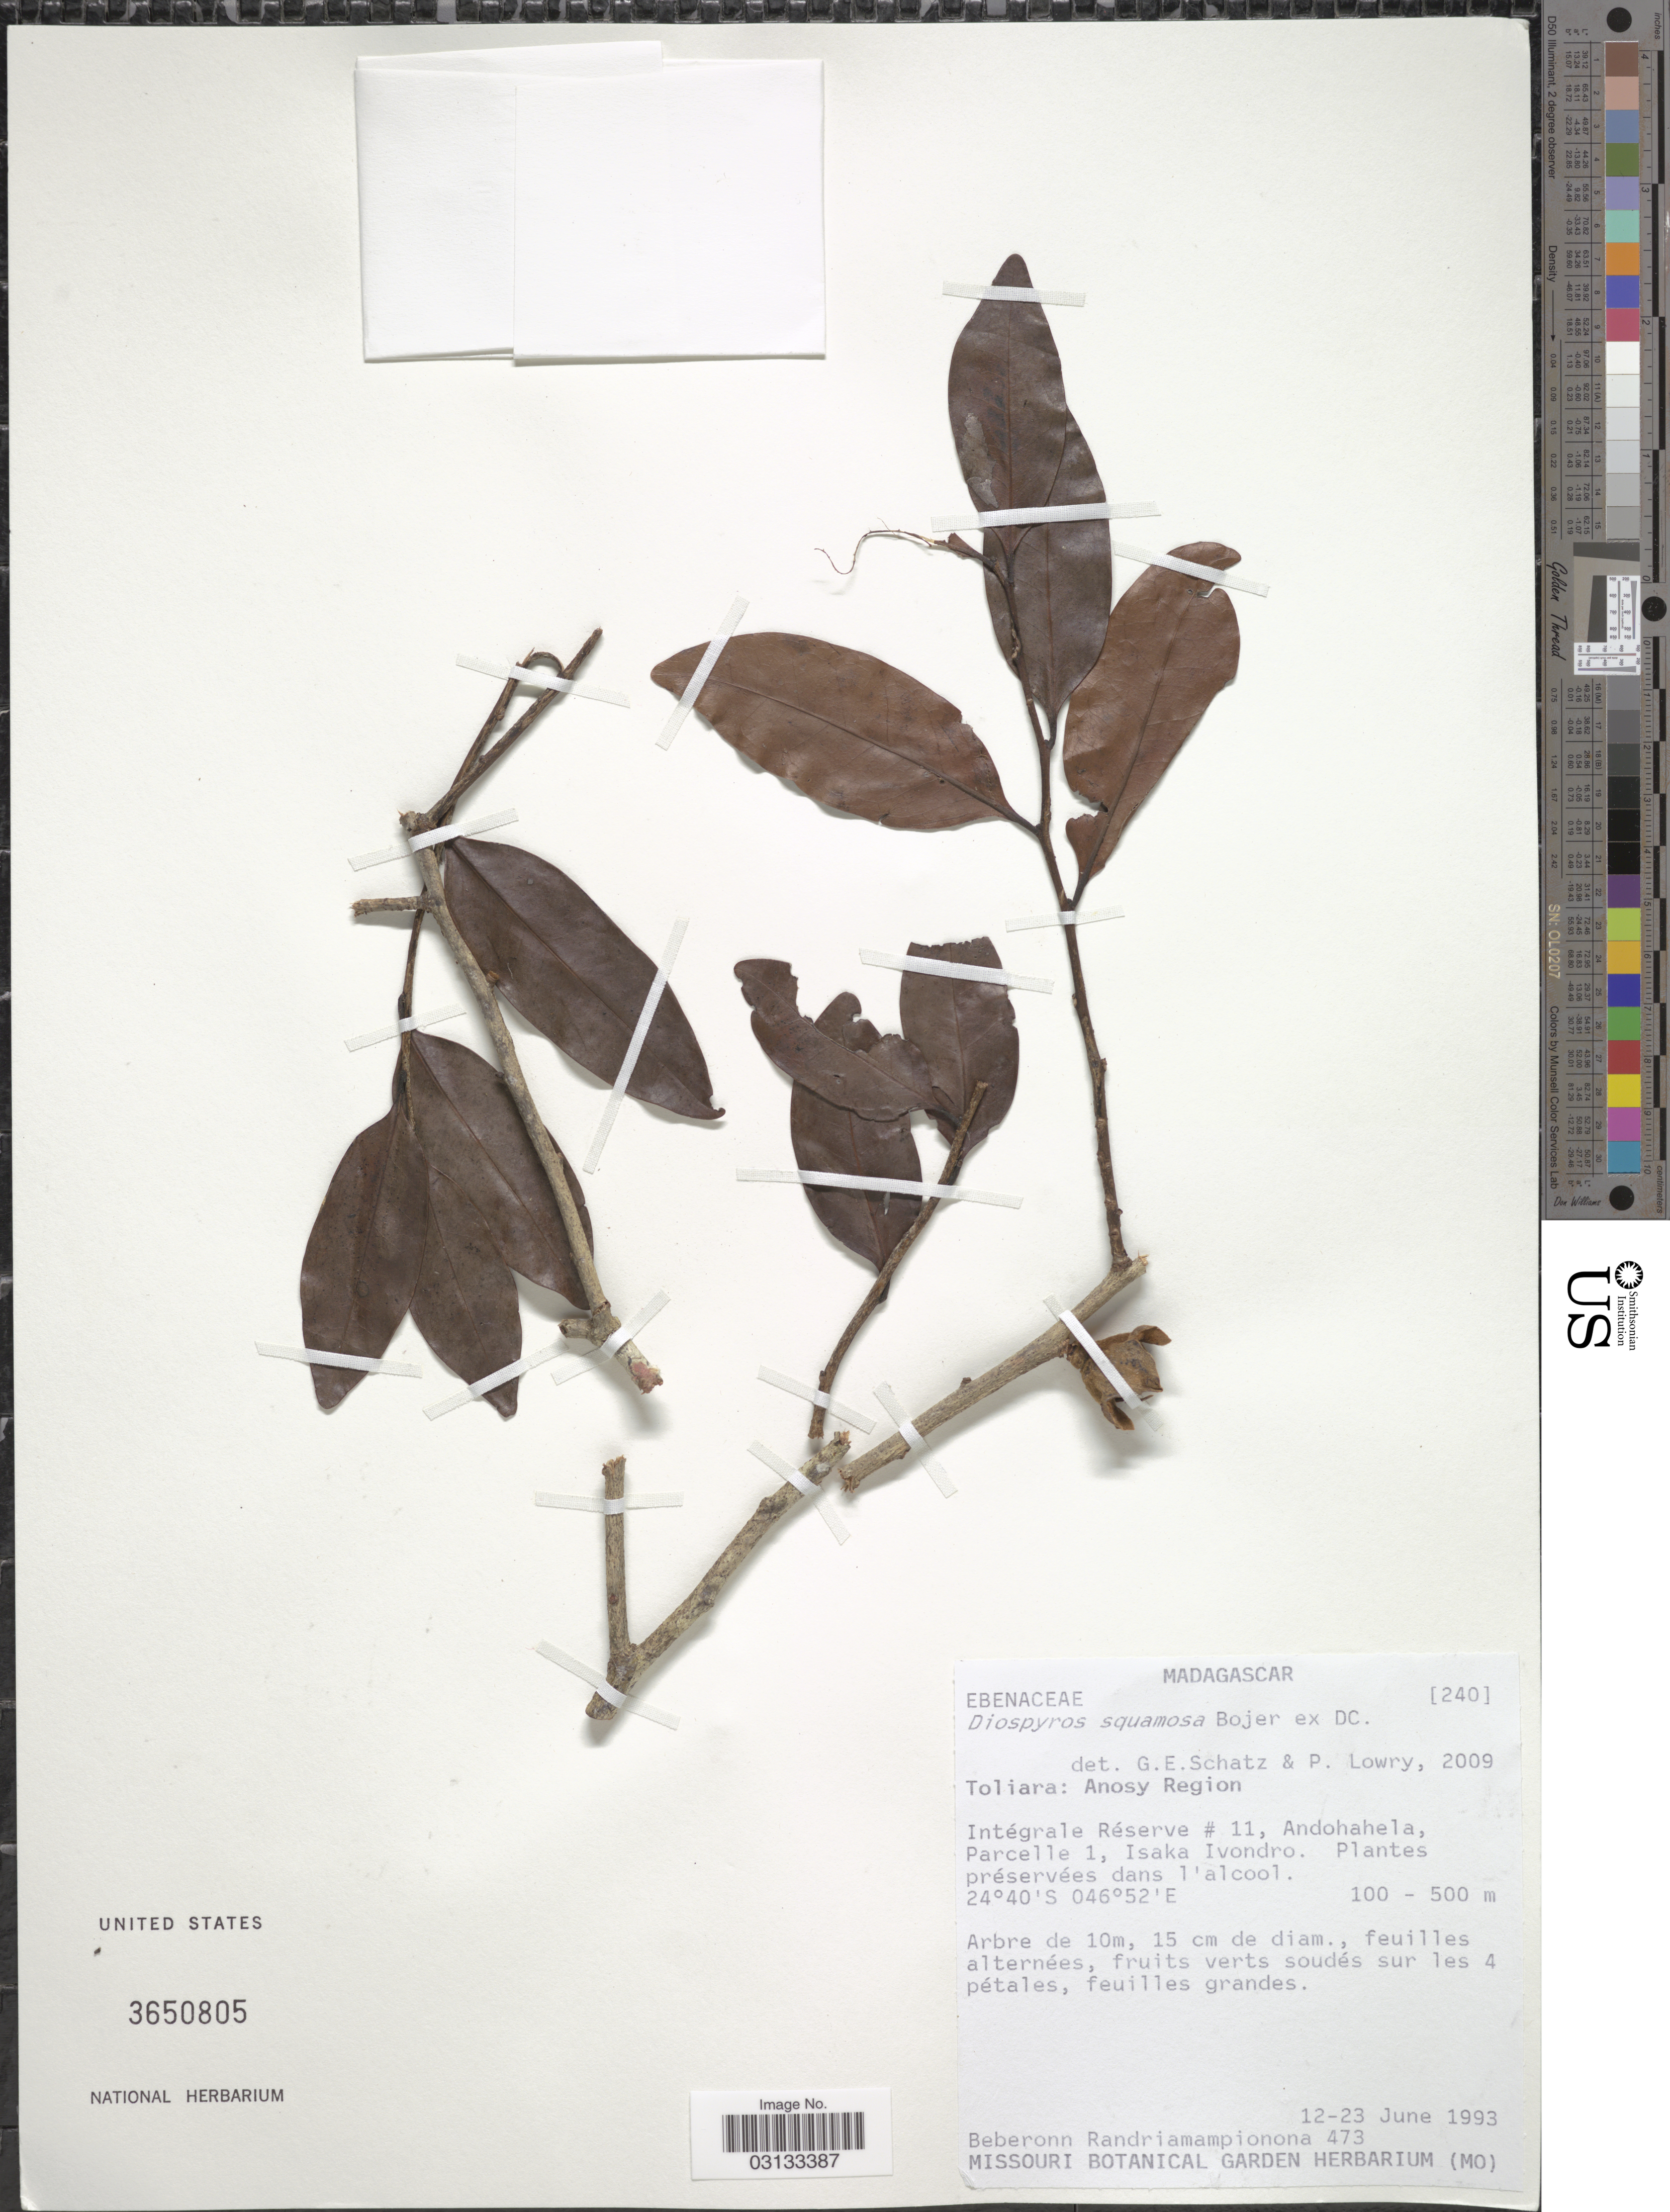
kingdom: Plantae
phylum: Tracheophyta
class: Magnoliopsida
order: Ericales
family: Ebenaceae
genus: Diospyros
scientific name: Diospyros squamosa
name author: Bojer ex A. DC.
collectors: B. Randriamampionona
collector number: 473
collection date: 1993-06-12/1993-06-23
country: Madagascar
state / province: Anosy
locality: Anosy Region, Intégrale Réserve #11, Andohahela, Parcelle 1, Isaka Ivondro.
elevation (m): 100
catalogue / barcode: US 3650805